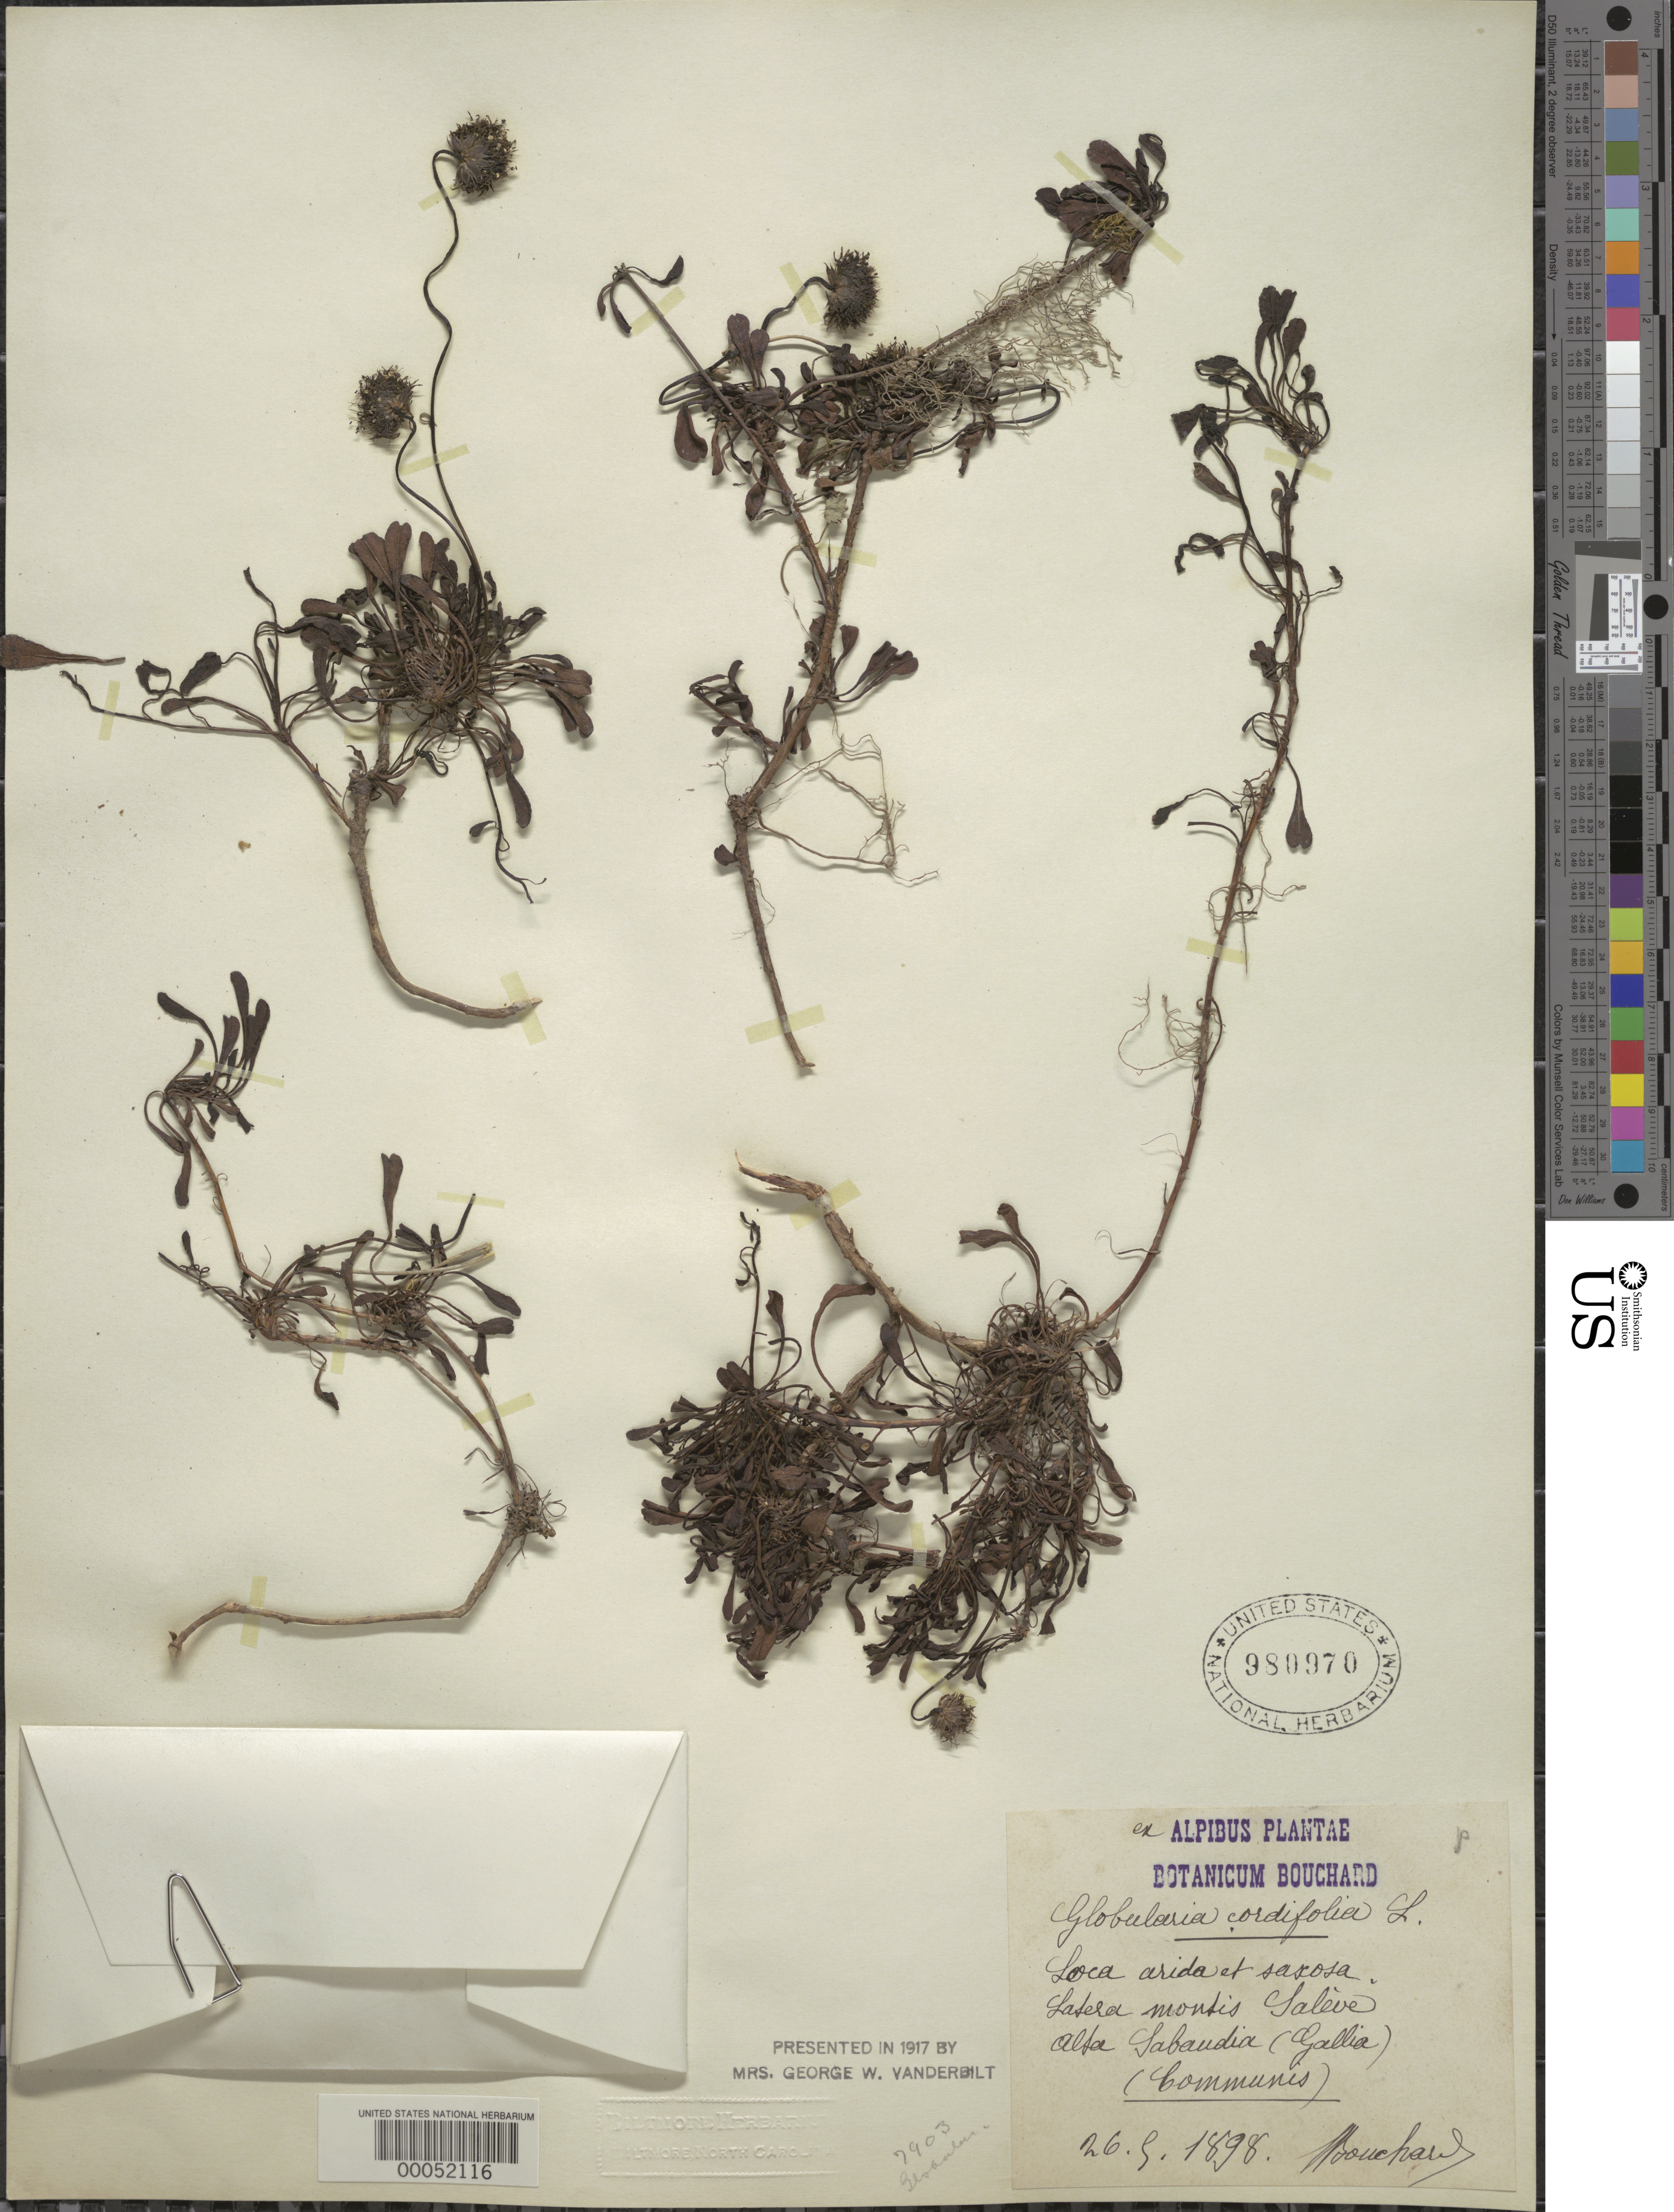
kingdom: Plantae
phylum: Tracheophyta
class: Magnoliopsida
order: Lamiales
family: Plantaginaceae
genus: Globularia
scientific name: Globularia cordifolia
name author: L.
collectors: J. Bouchard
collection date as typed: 26 -- 1898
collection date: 1898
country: Italy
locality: Sabaudia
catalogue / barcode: US 980970